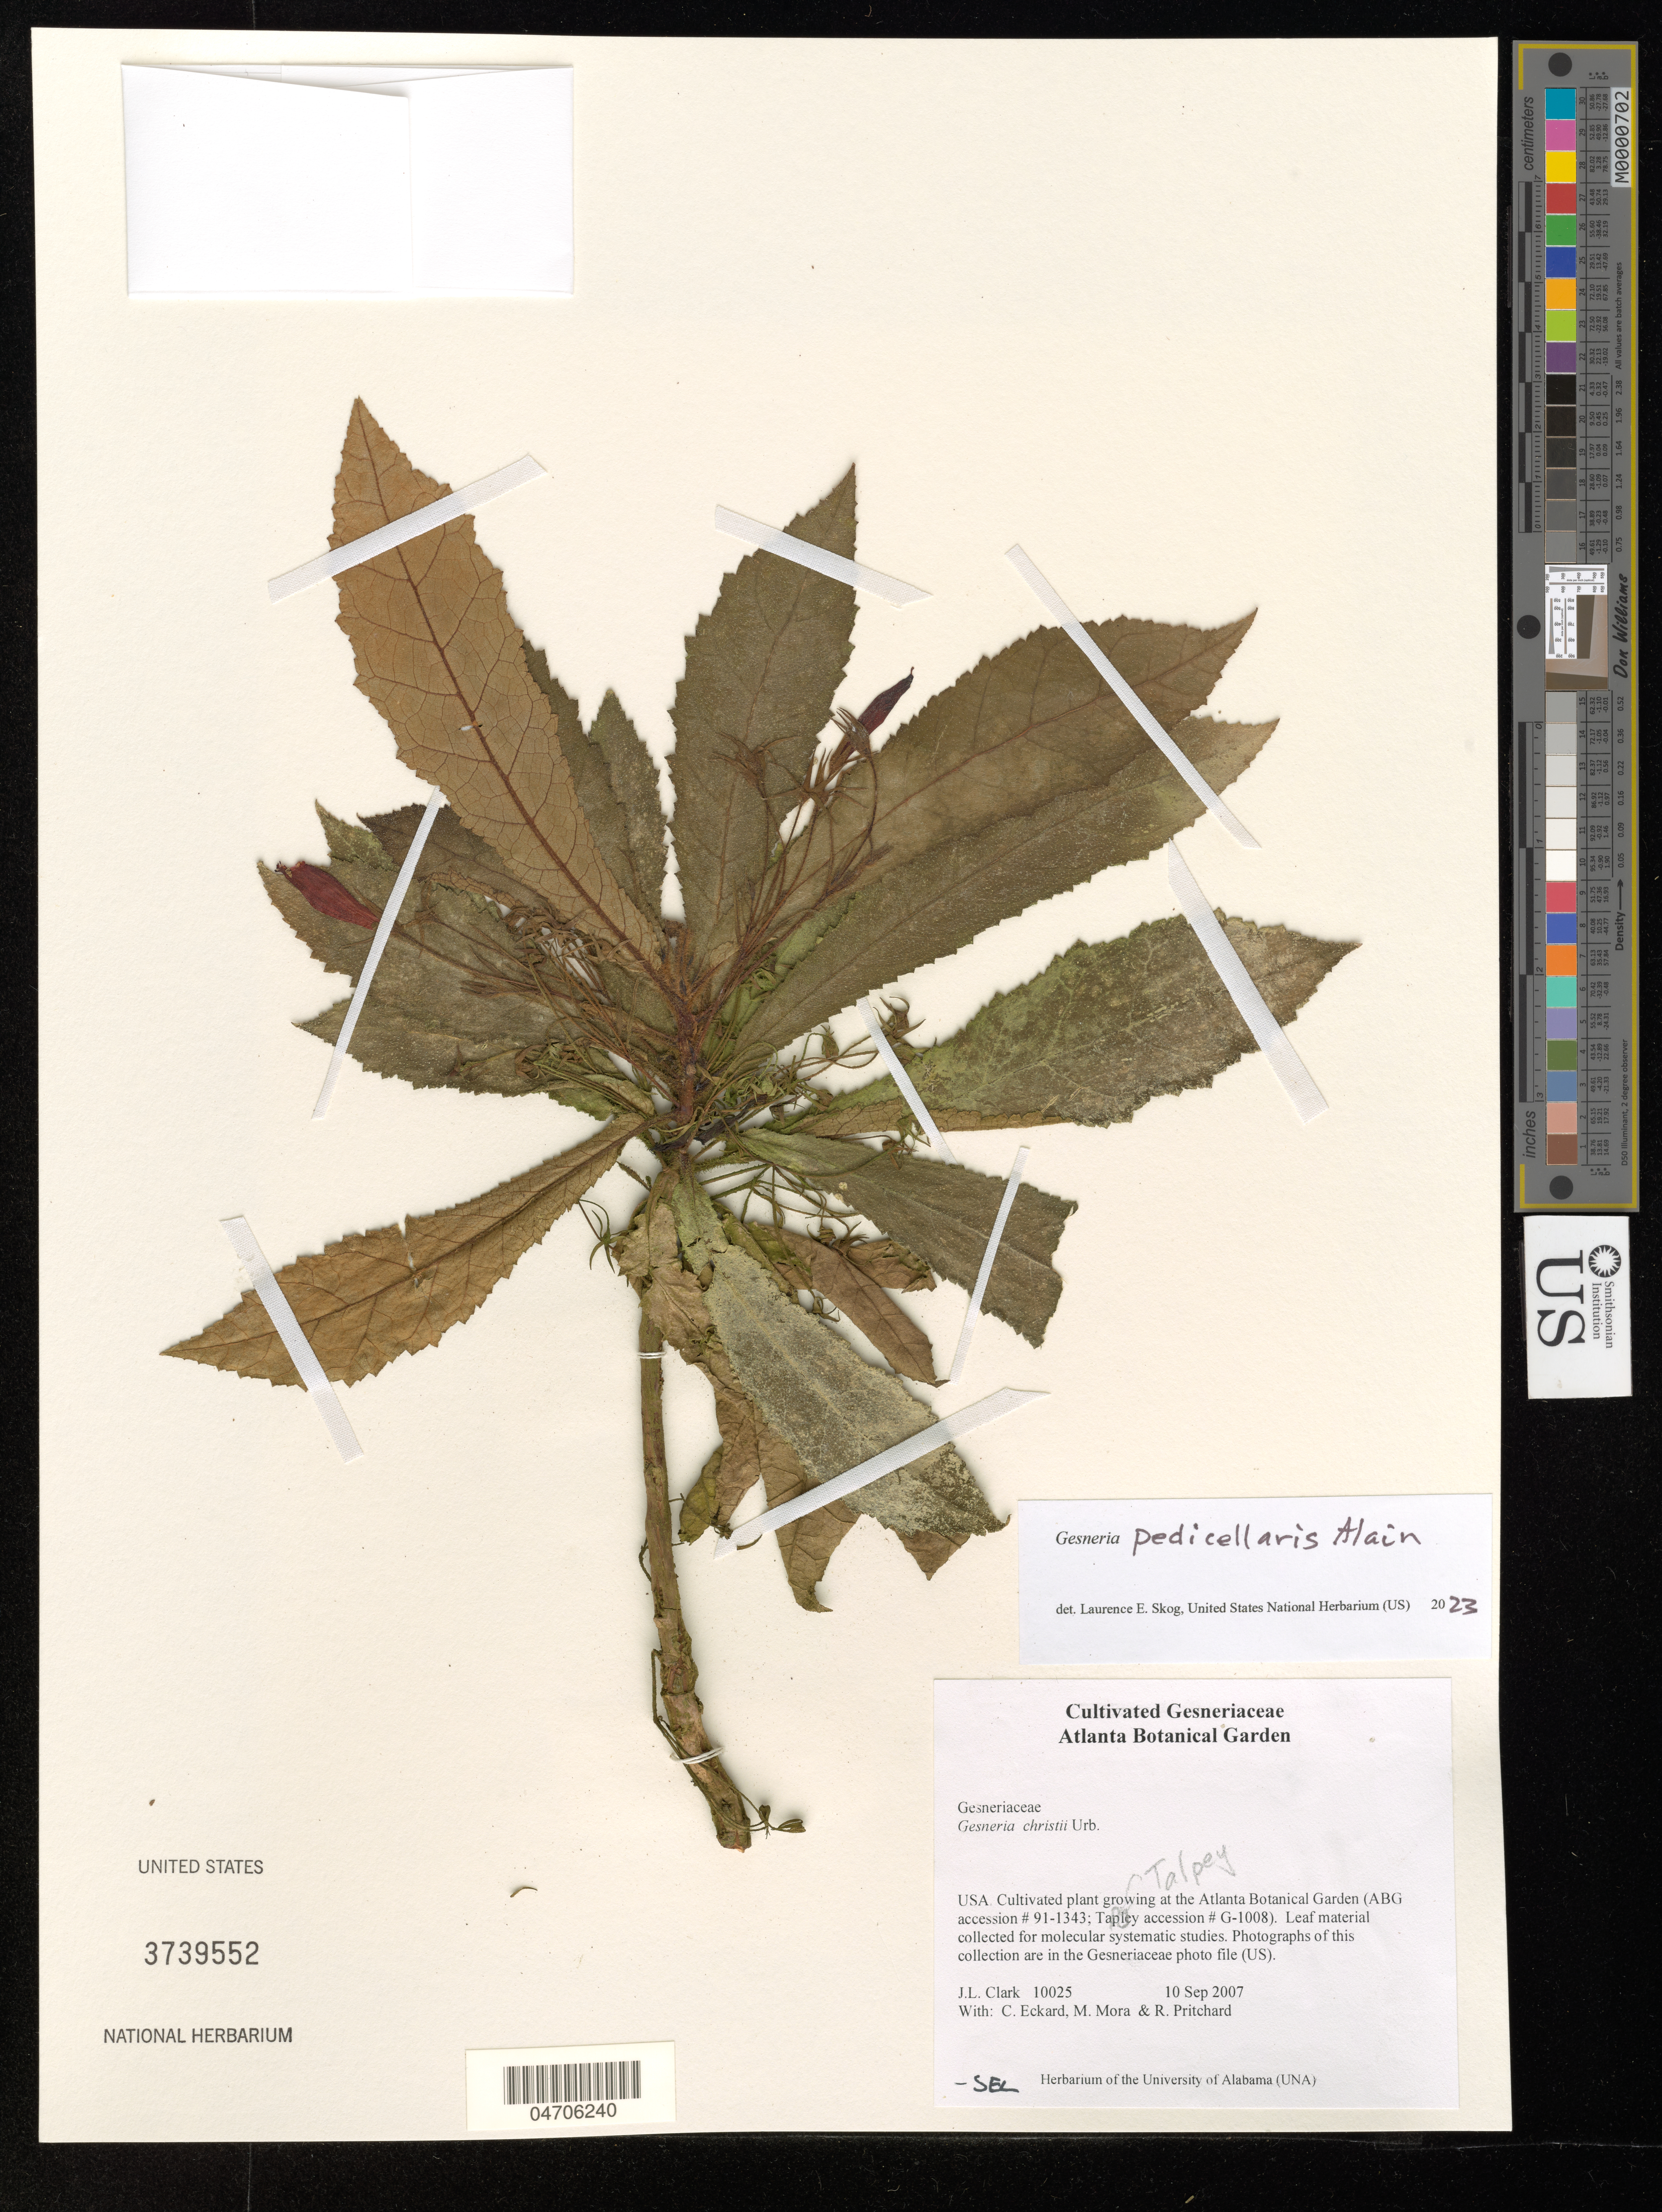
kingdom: Plantae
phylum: Tracheophyta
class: Magnoliopsida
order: Lamiales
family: Gesneriaceae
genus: Gesneria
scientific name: Gesneria pedicellaris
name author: Alain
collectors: J. L. Clark, C. Eckard, M. Mora & R. Pritchard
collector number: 10025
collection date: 2007-09-10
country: United States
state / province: Georgia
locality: At the Atlanta Botanical Garden (ABG accession #91-1343; Talpey accession # G-1008).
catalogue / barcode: US 3739552